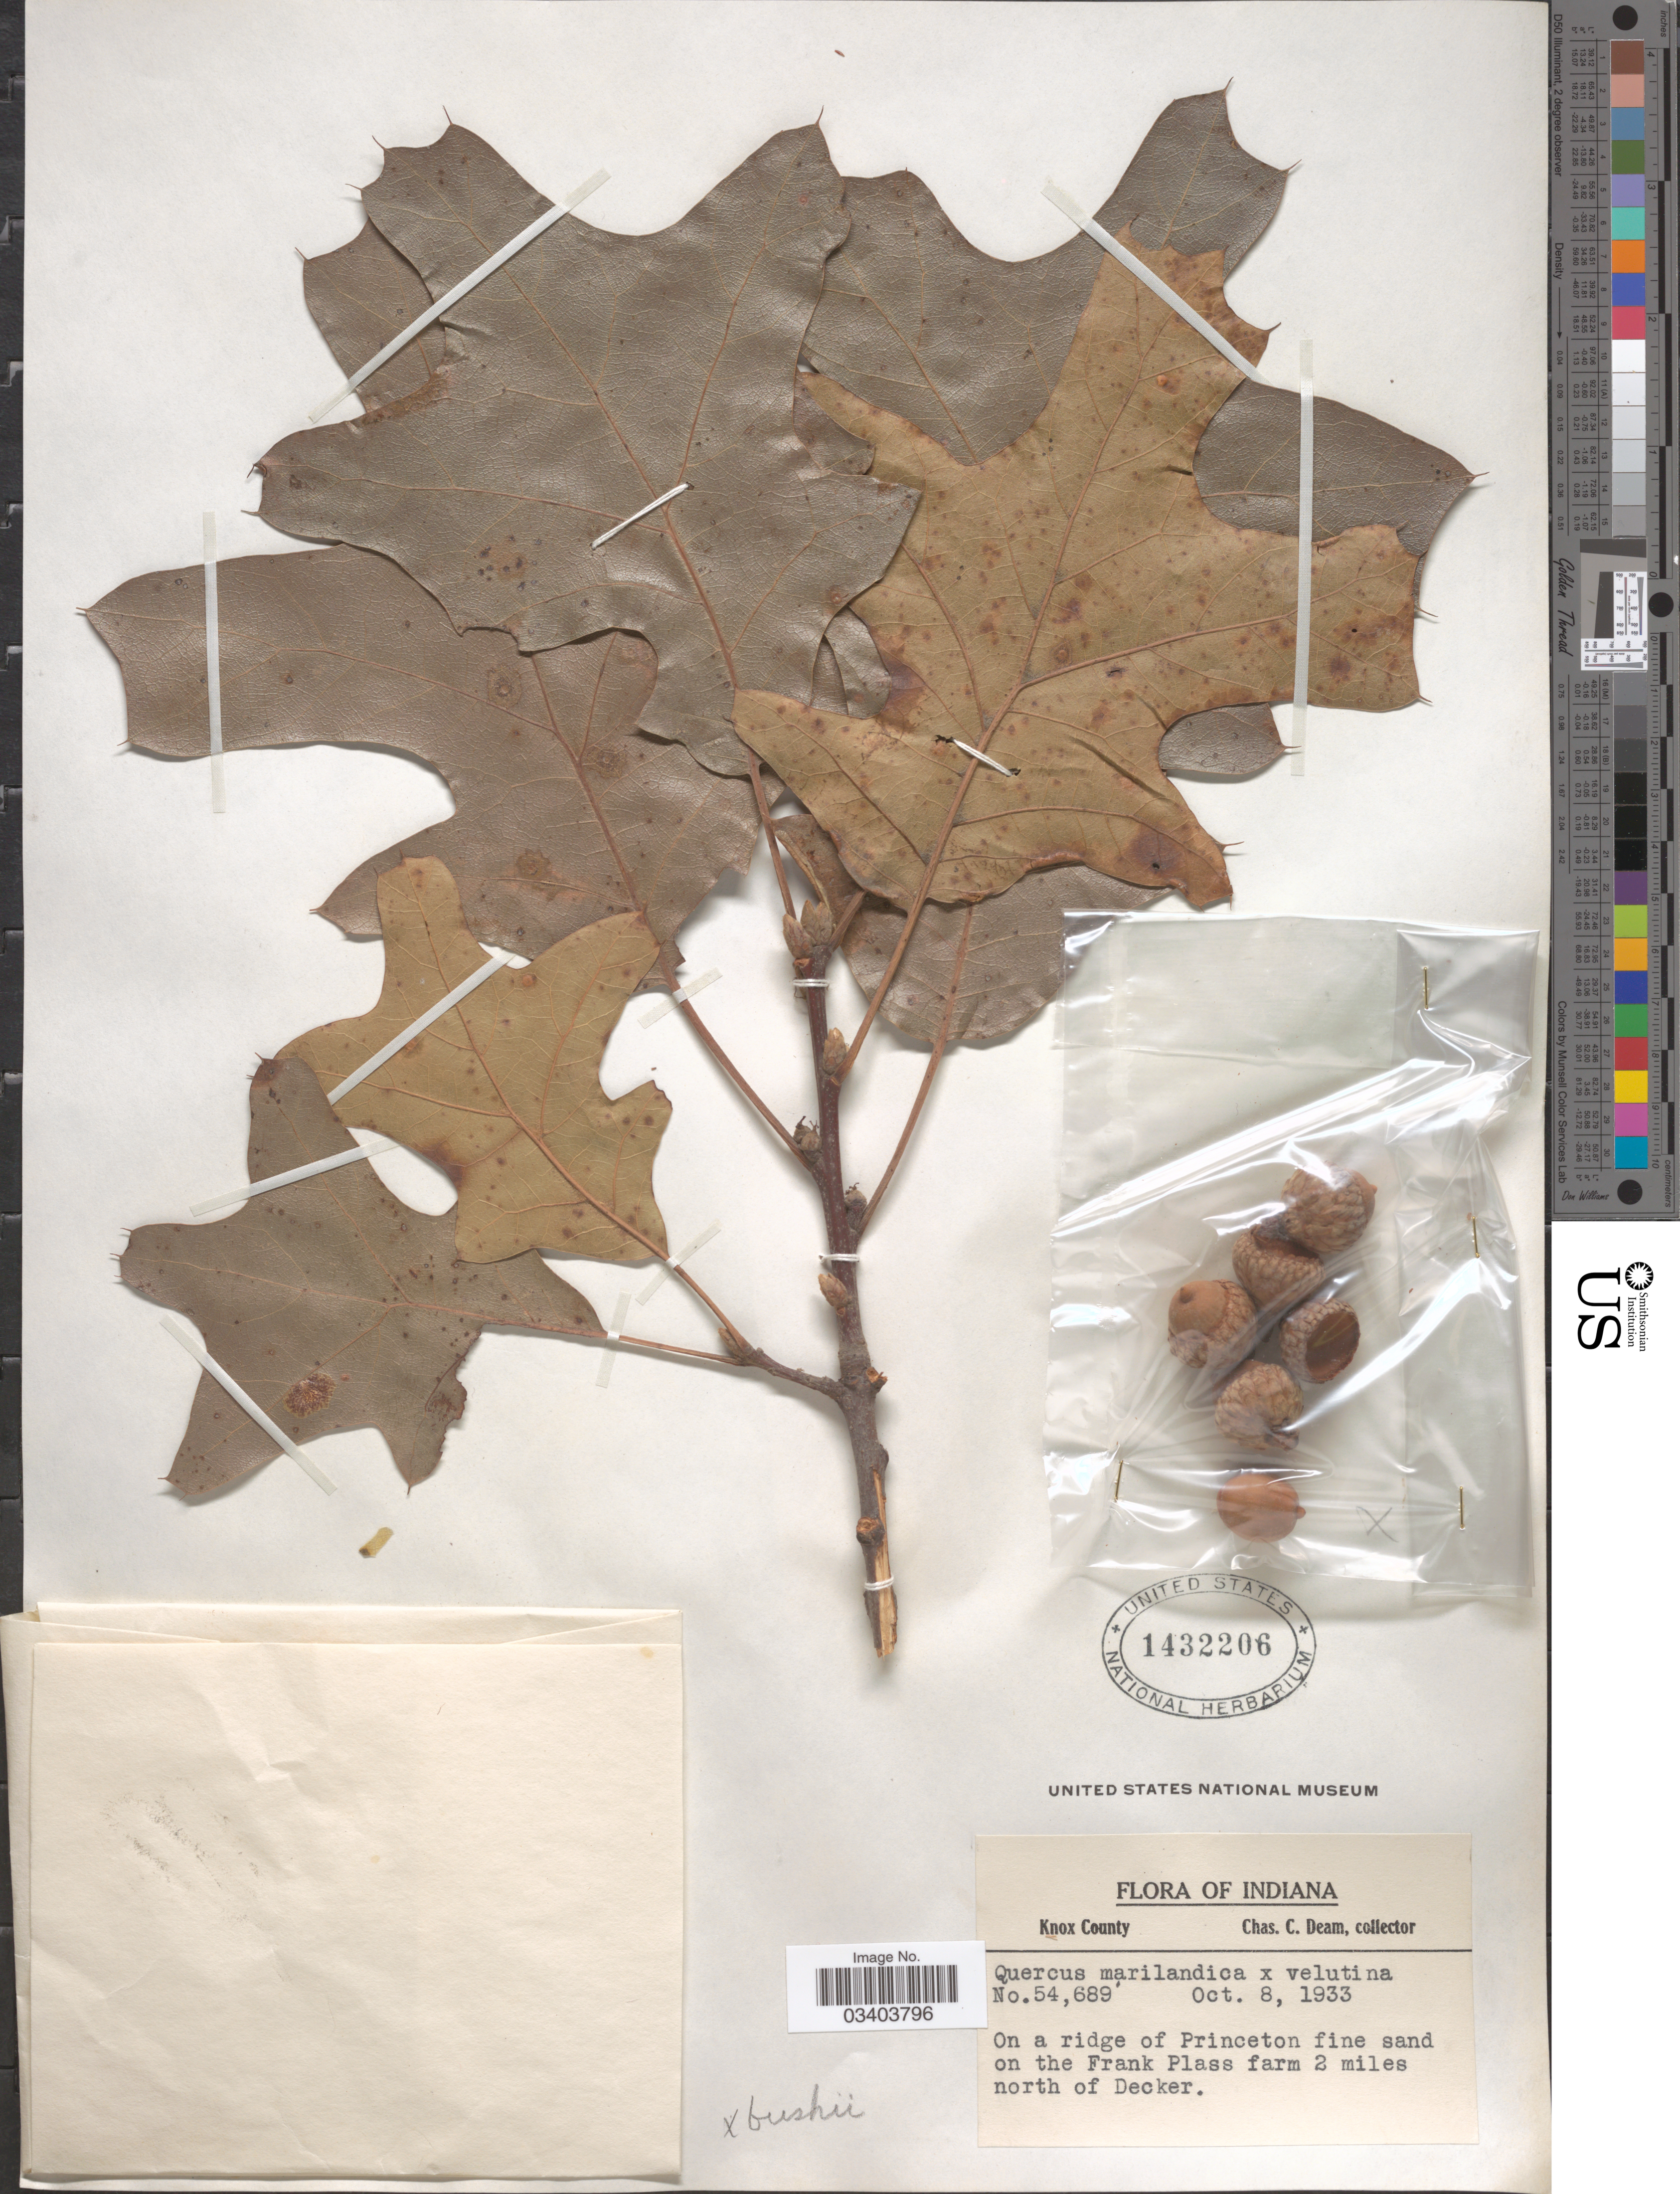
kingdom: Plantae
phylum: Tracheophyta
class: Magnoliopsida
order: Fagales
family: Fagaceae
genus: Quercus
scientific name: Quercus x bushii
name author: Sarg.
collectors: C. C. Deam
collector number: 54689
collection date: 1933-10-08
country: United States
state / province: Indiana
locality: Knox County. On a ridge of Princeton fine sand on the Frank Plass farm 2 miles north of Decker.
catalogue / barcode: US 1432206